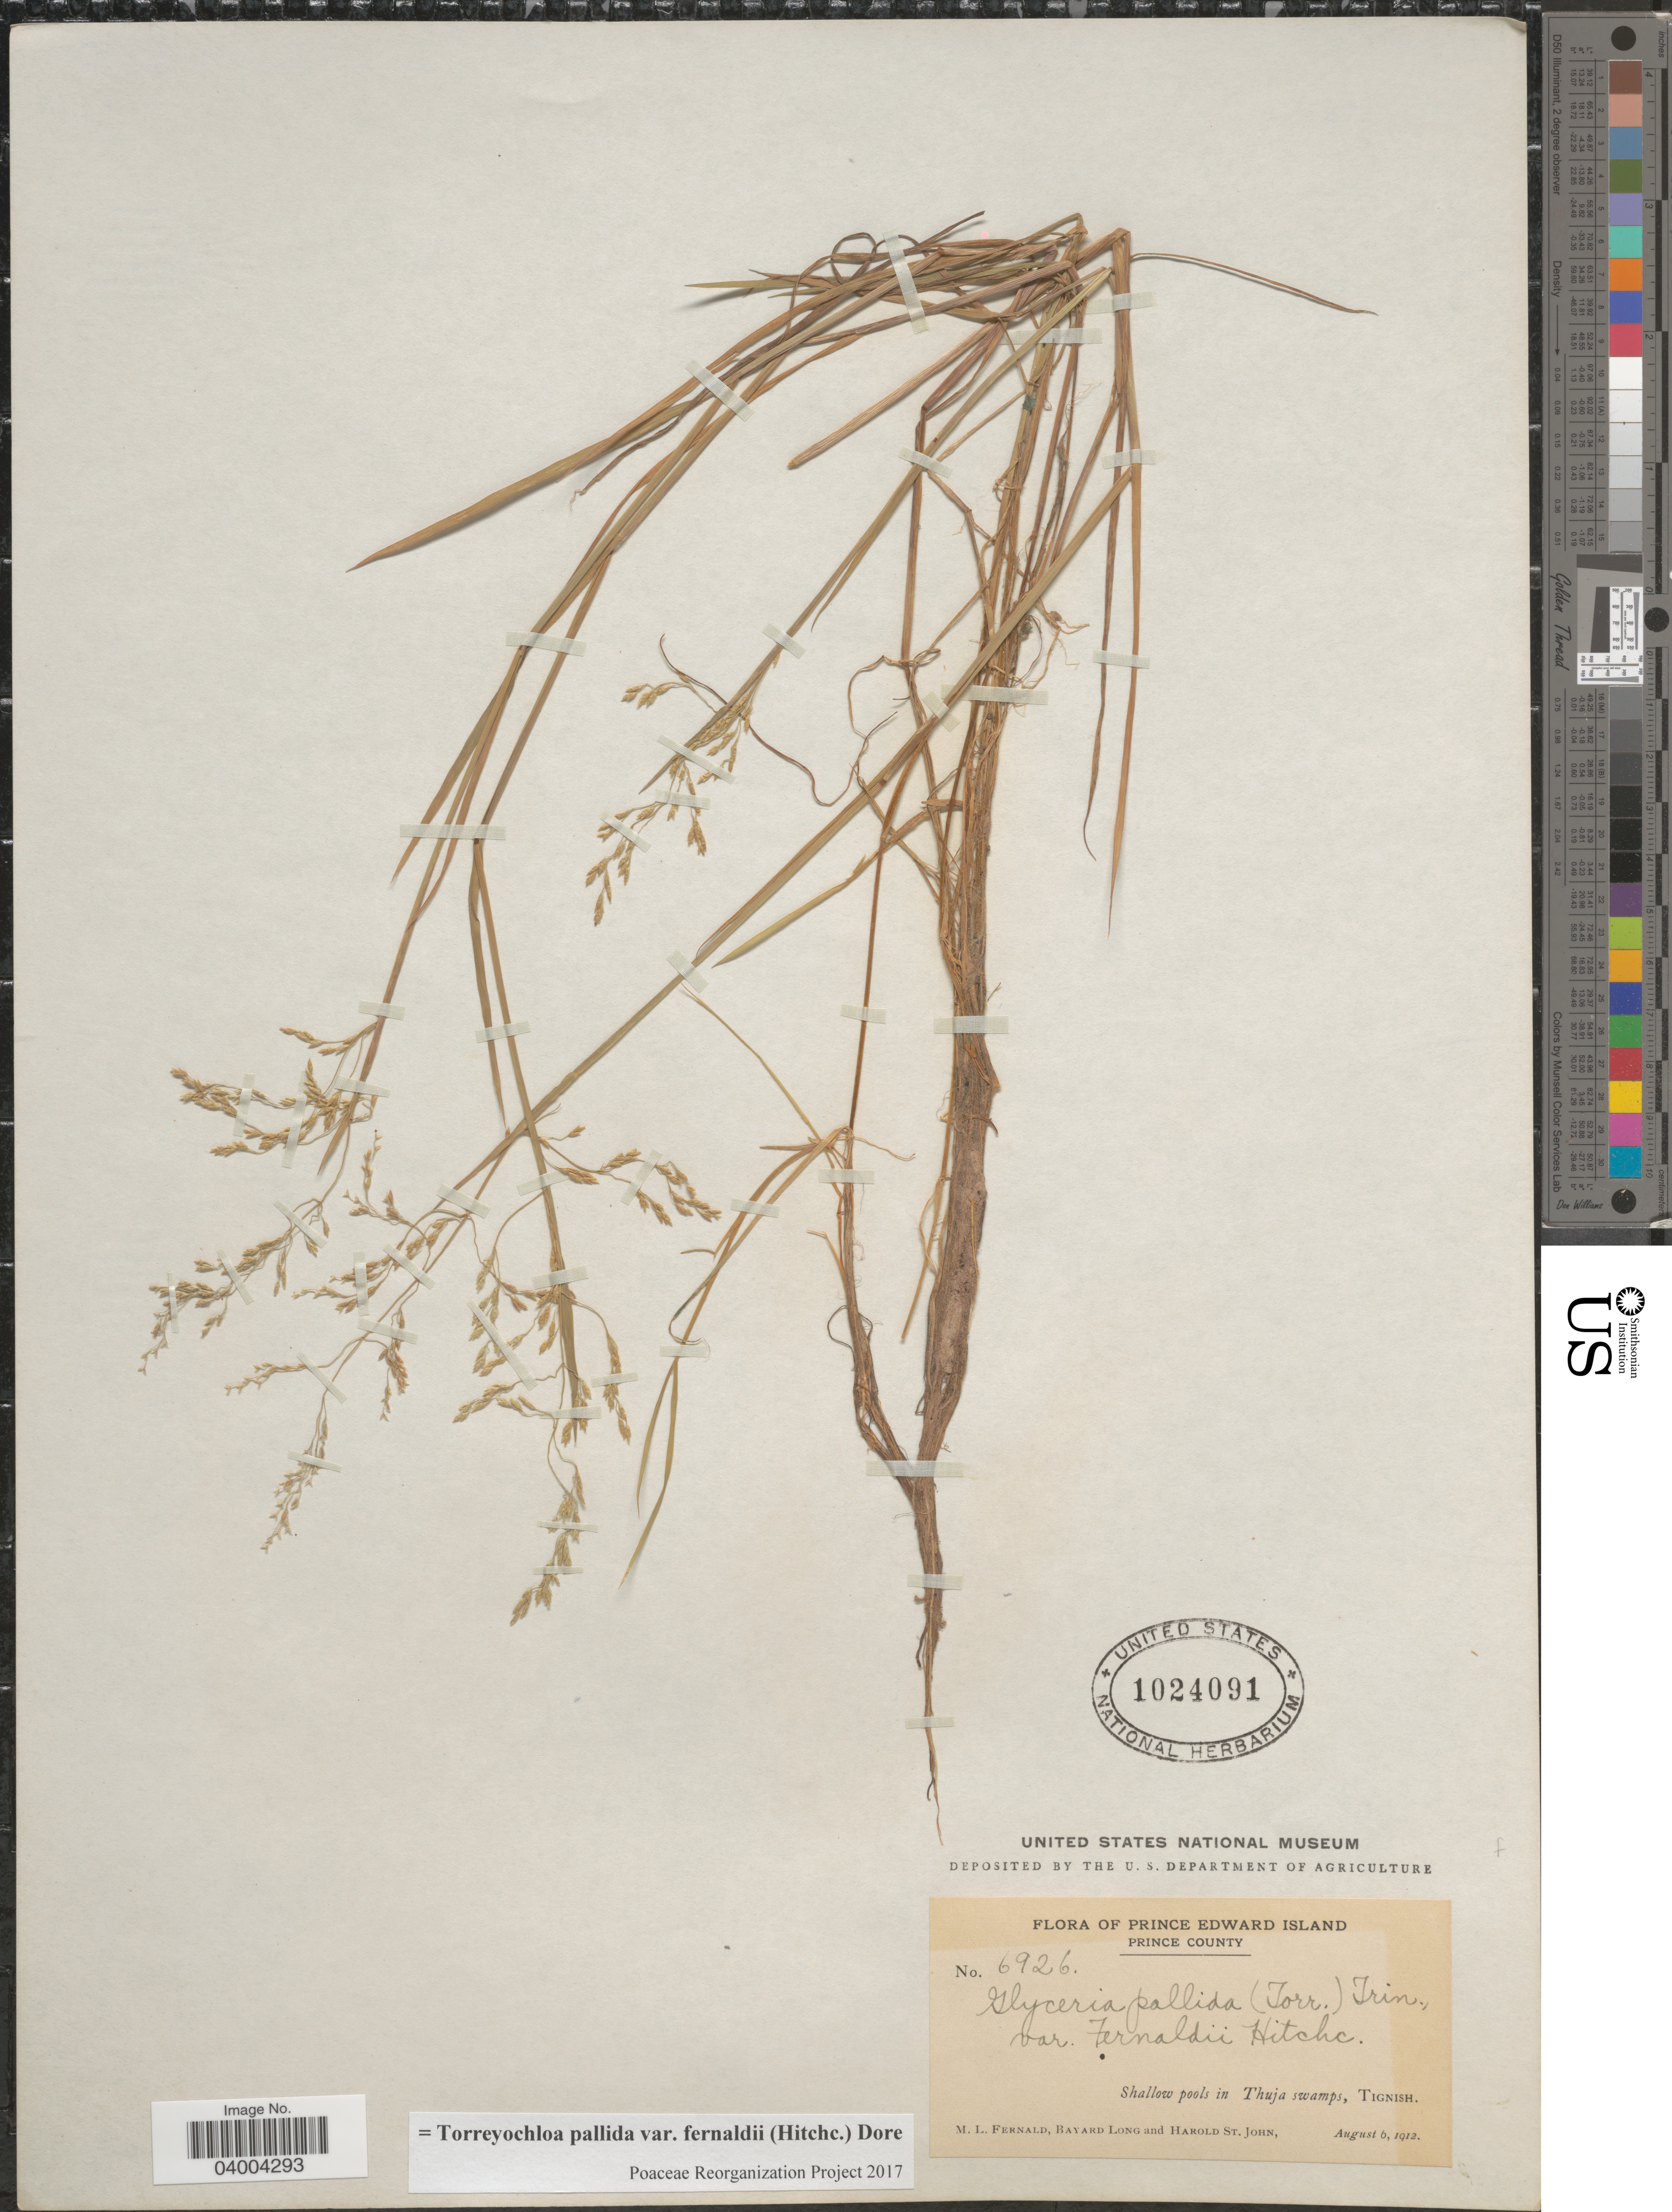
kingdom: Plantae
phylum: Tracheophyta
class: Liliopsida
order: Poales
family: Poaceae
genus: Torreyochloa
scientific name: Torreyochloa pallida var. fernaldii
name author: (Hitchc.) Dore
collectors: M. L. Fernald, B. Long & H. St. John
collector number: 6926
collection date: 1912-08-06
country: Canada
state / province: Prince Edward Island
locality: Prince County. Shallow pools in Thuja swamps, Tignish.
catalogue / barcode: US 1024091